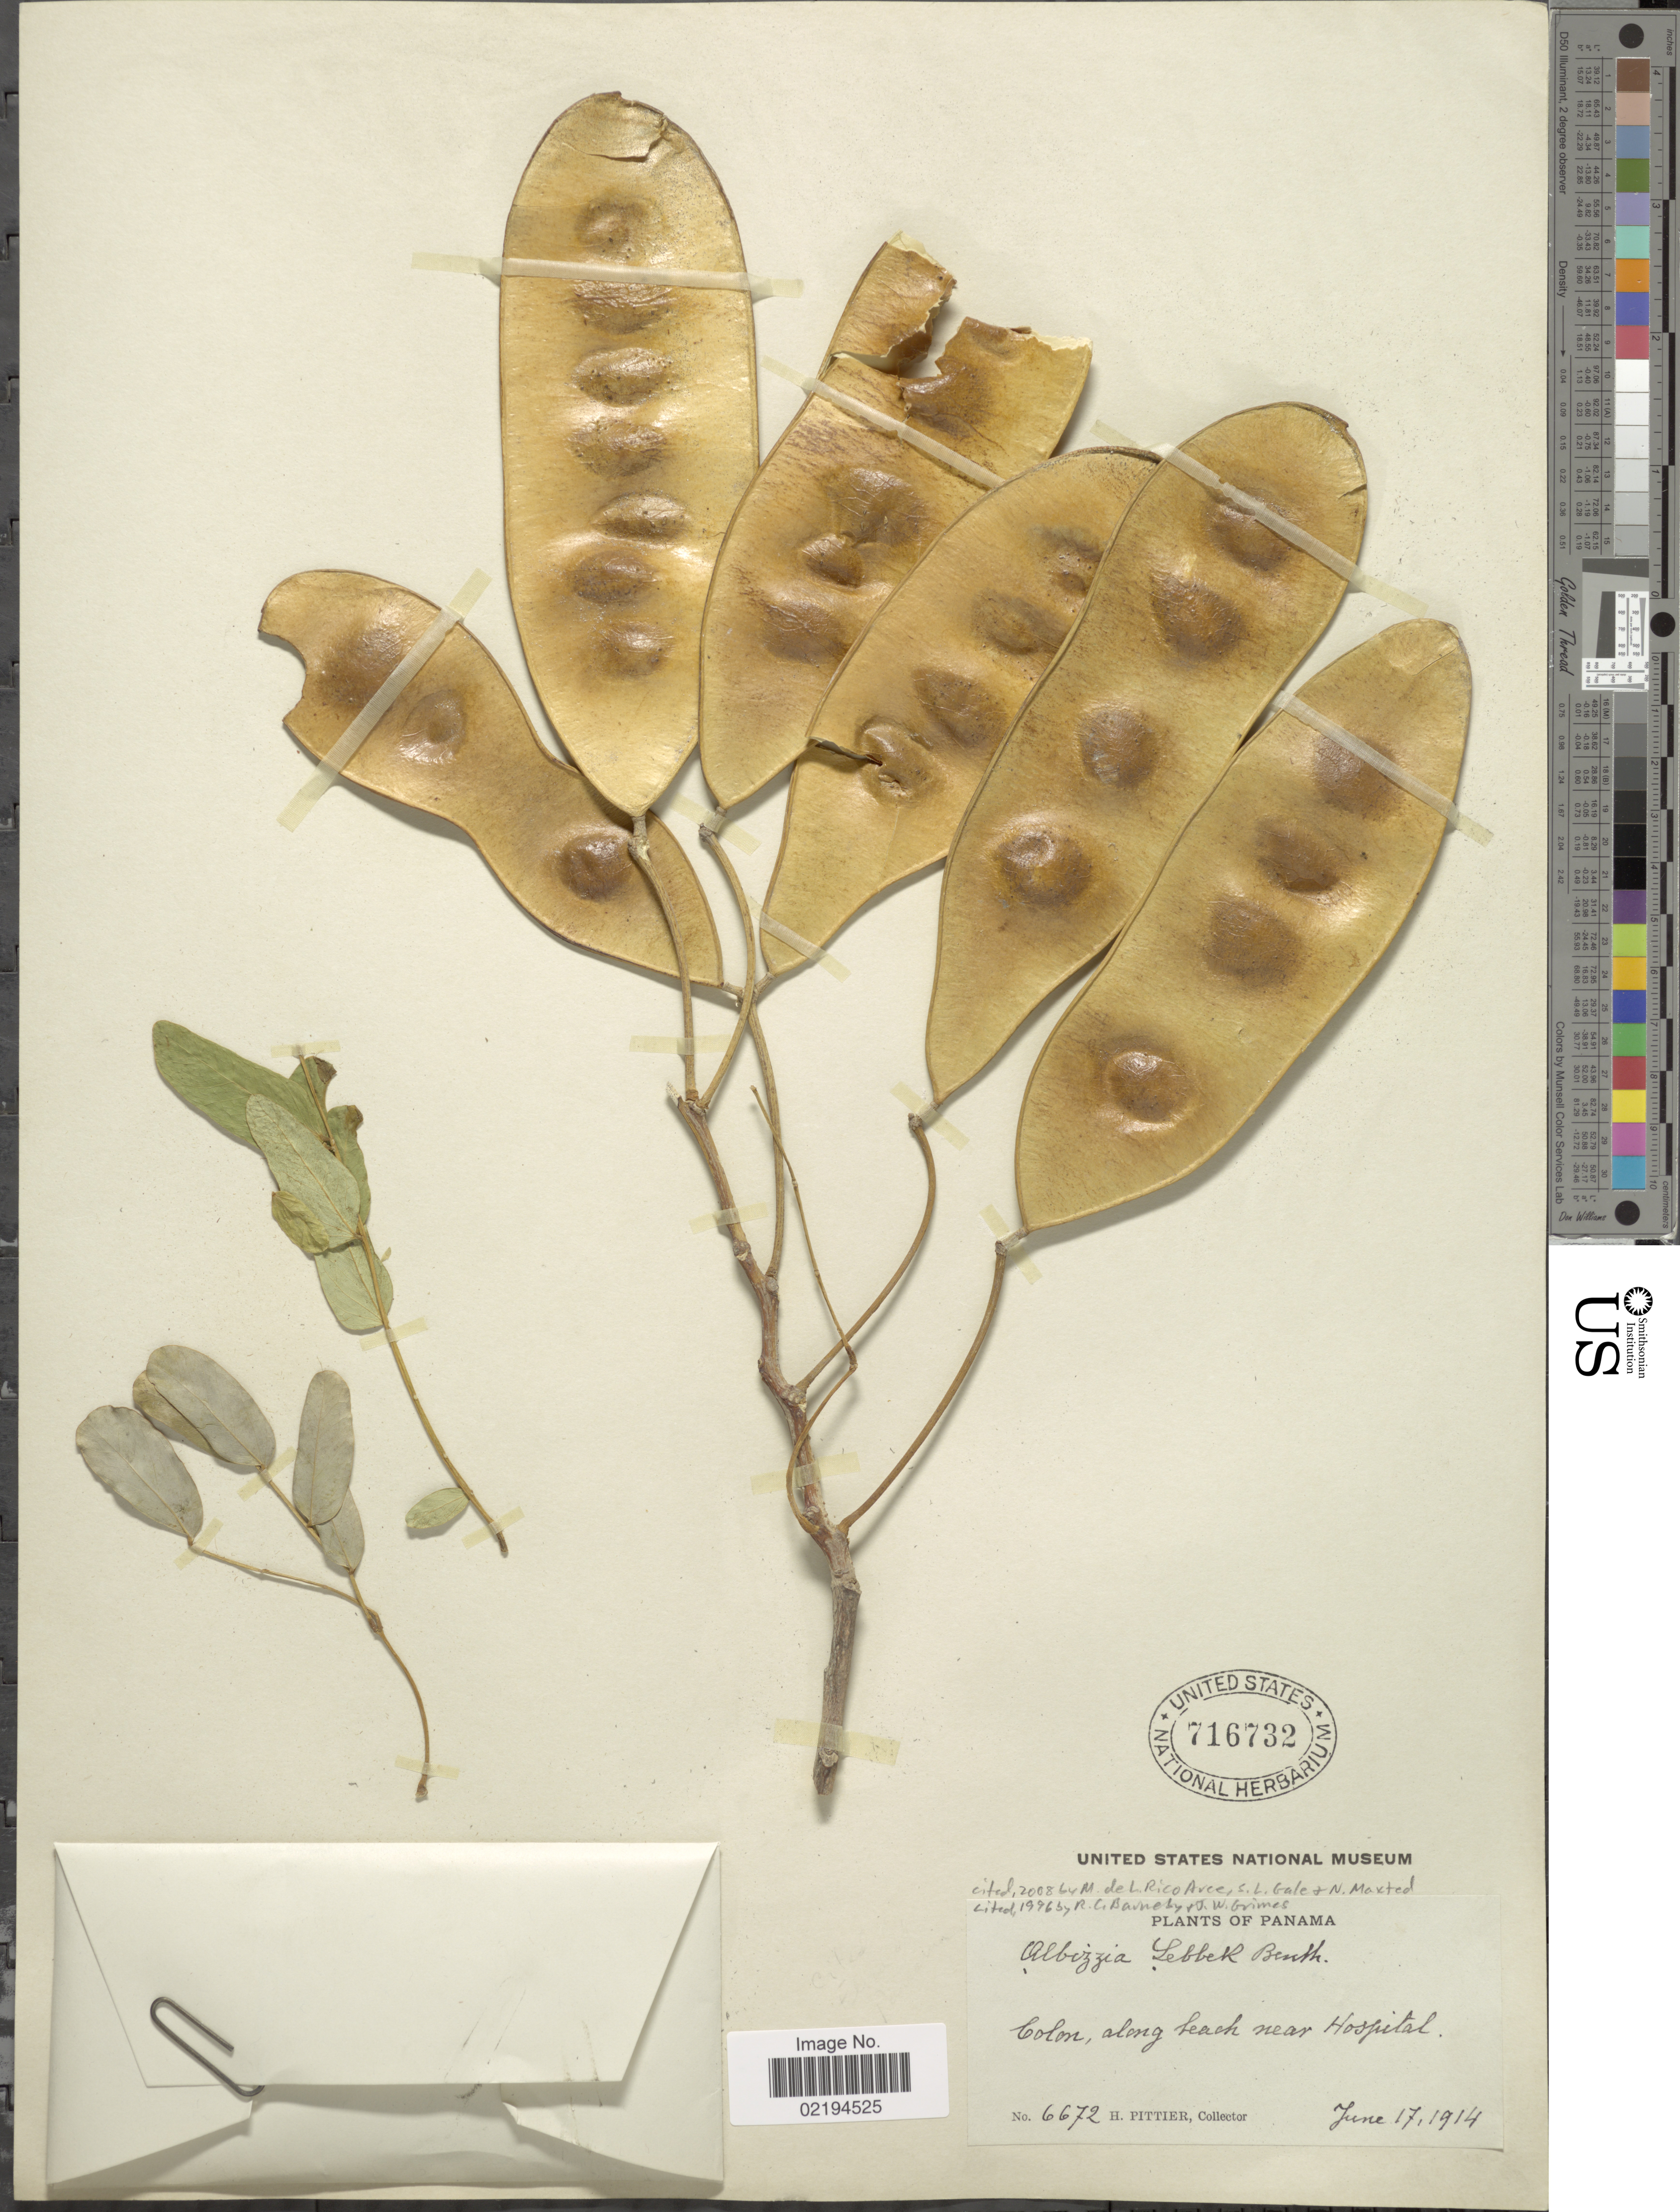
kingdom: Plantae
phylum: Tracheophyta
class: Magnoliopsida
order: Fabales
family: Fabaceae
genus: Albizia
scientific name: Albizia lebbeck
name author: (L.) Benth.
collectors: H. F. Pittier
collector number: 6672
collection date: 1914-06-17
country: Panama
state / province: Colón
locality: Colon, along beach near Hospital.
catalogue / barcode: US 716732